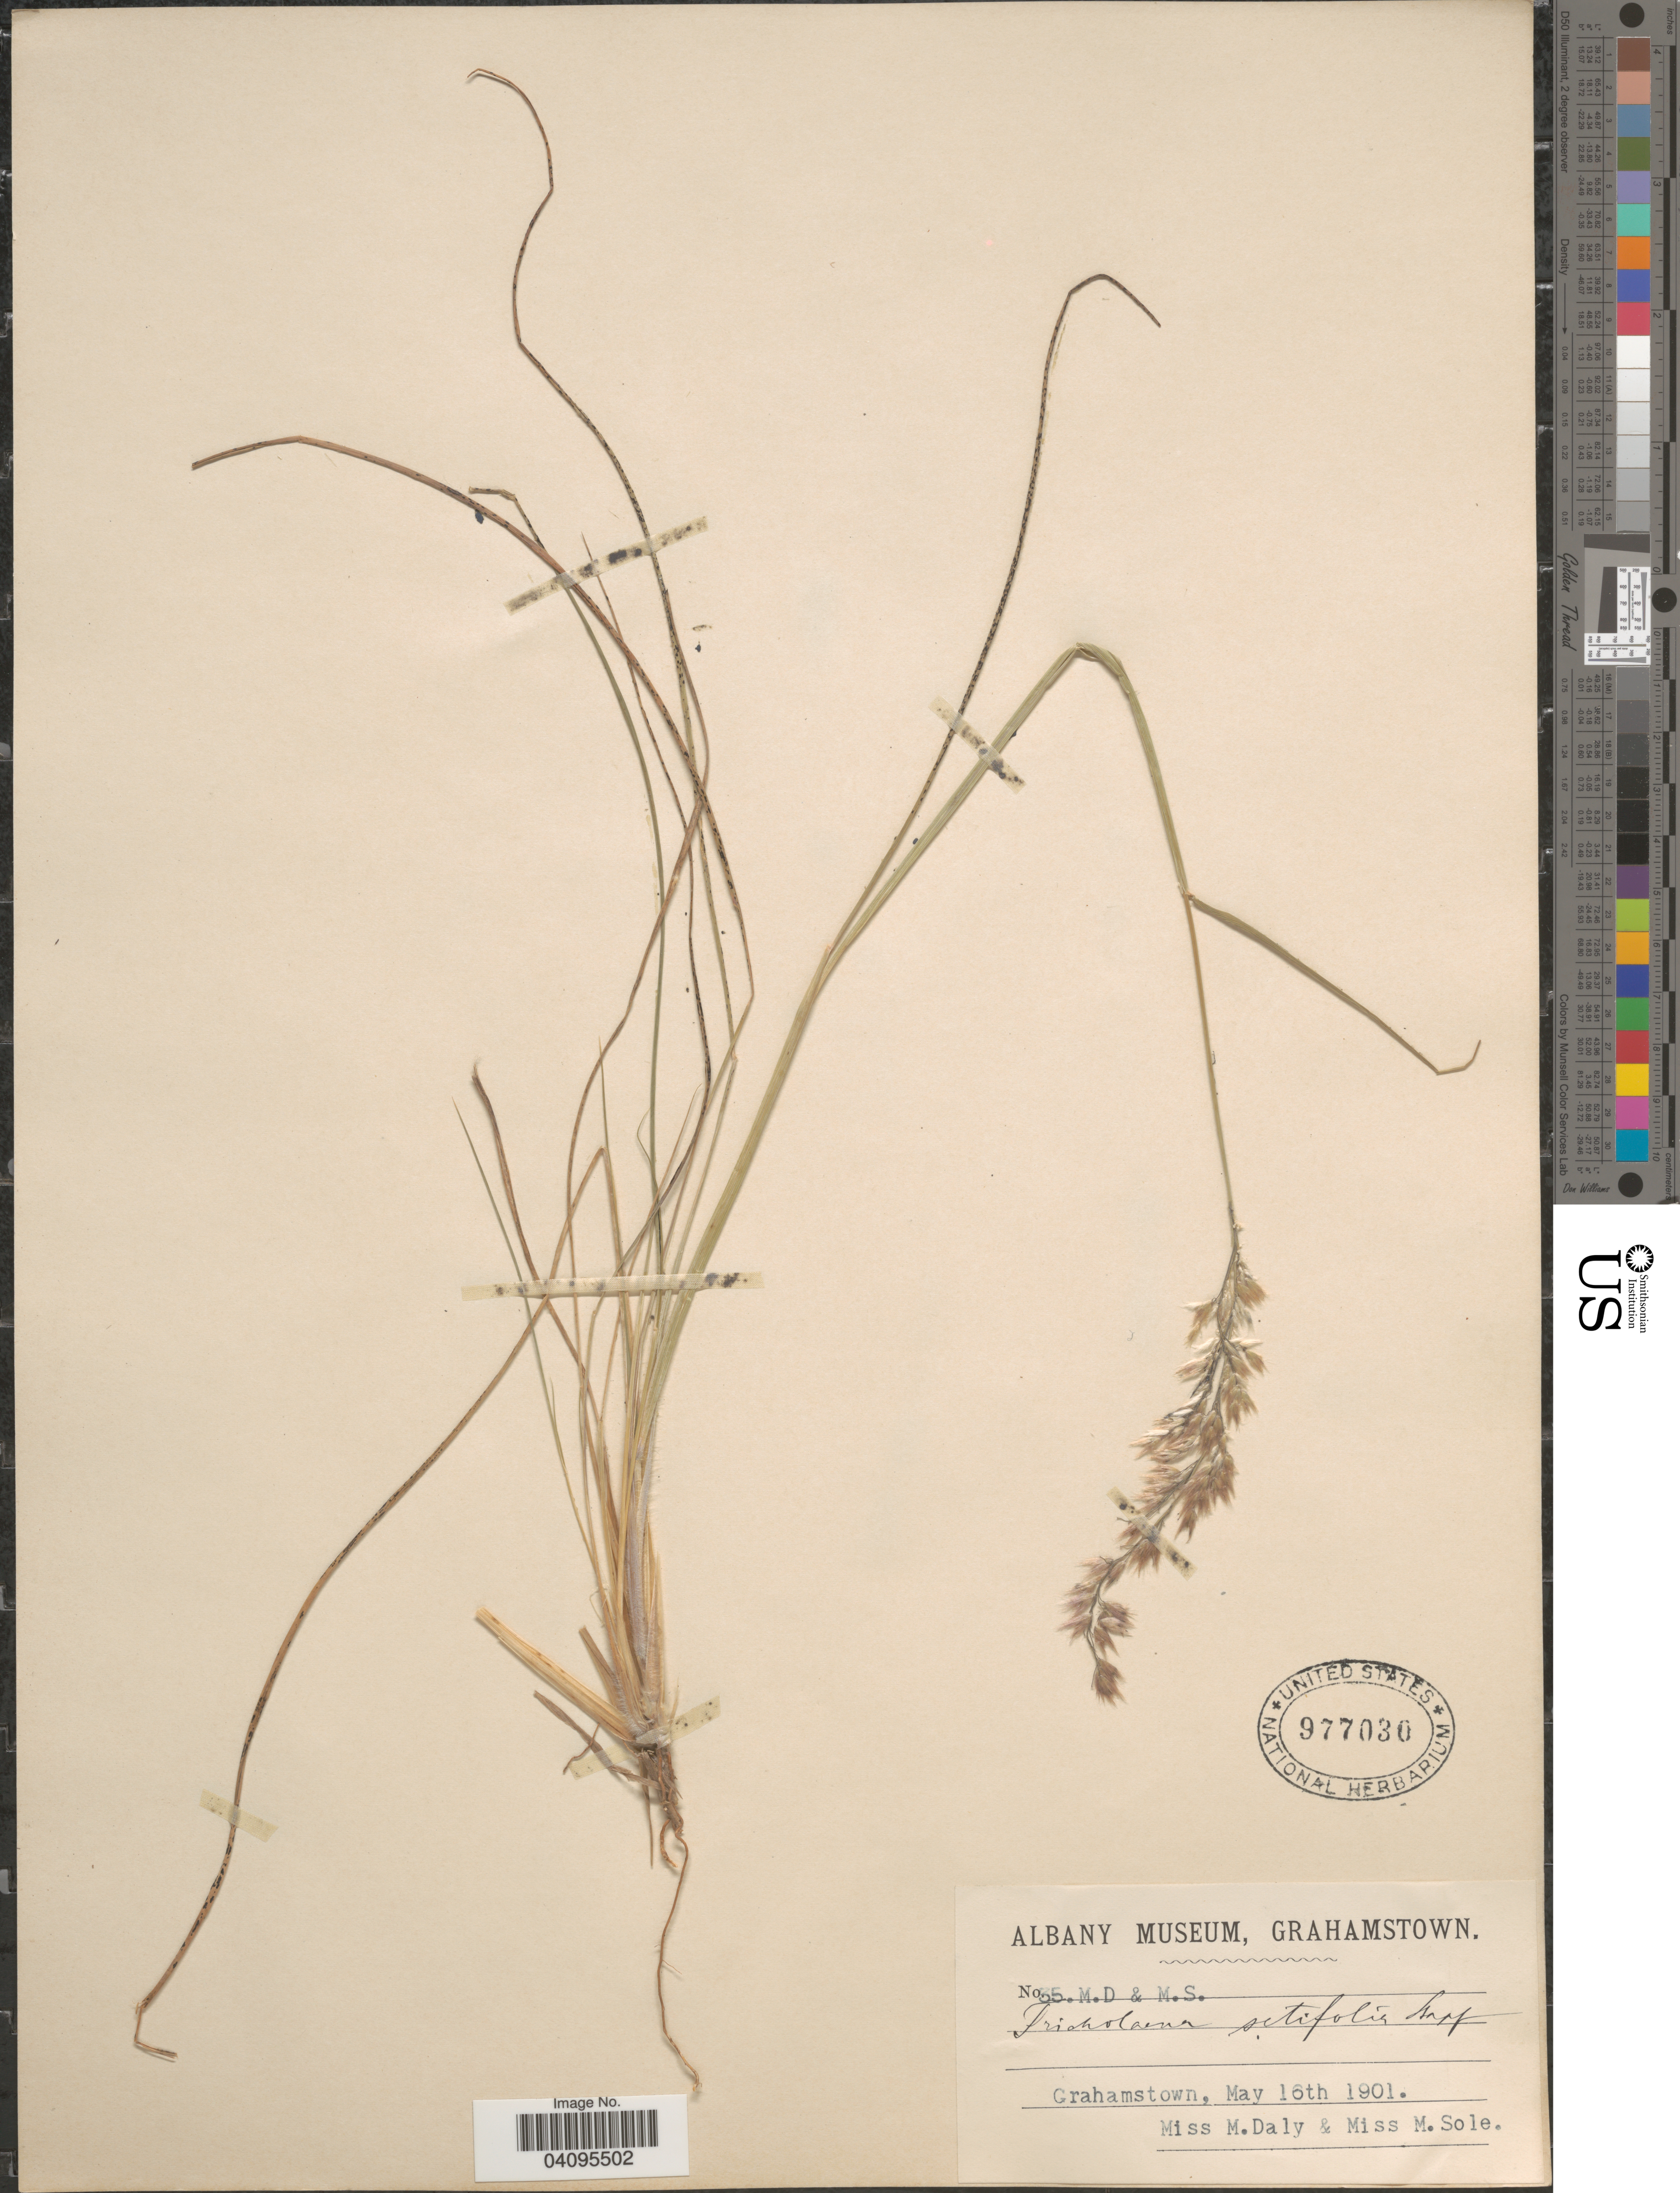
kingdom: Plantae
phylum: Tracheophyta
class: Liliopsida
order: Poales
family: Poaceae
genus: Melinis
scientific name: Melinis nerviglumis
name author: (Franch.) Zizka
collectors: M. Daly & M. Sole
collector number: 35MD&MS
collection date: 1901-05-16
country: South Africa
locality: Grahamstown.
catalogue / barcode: US 977030